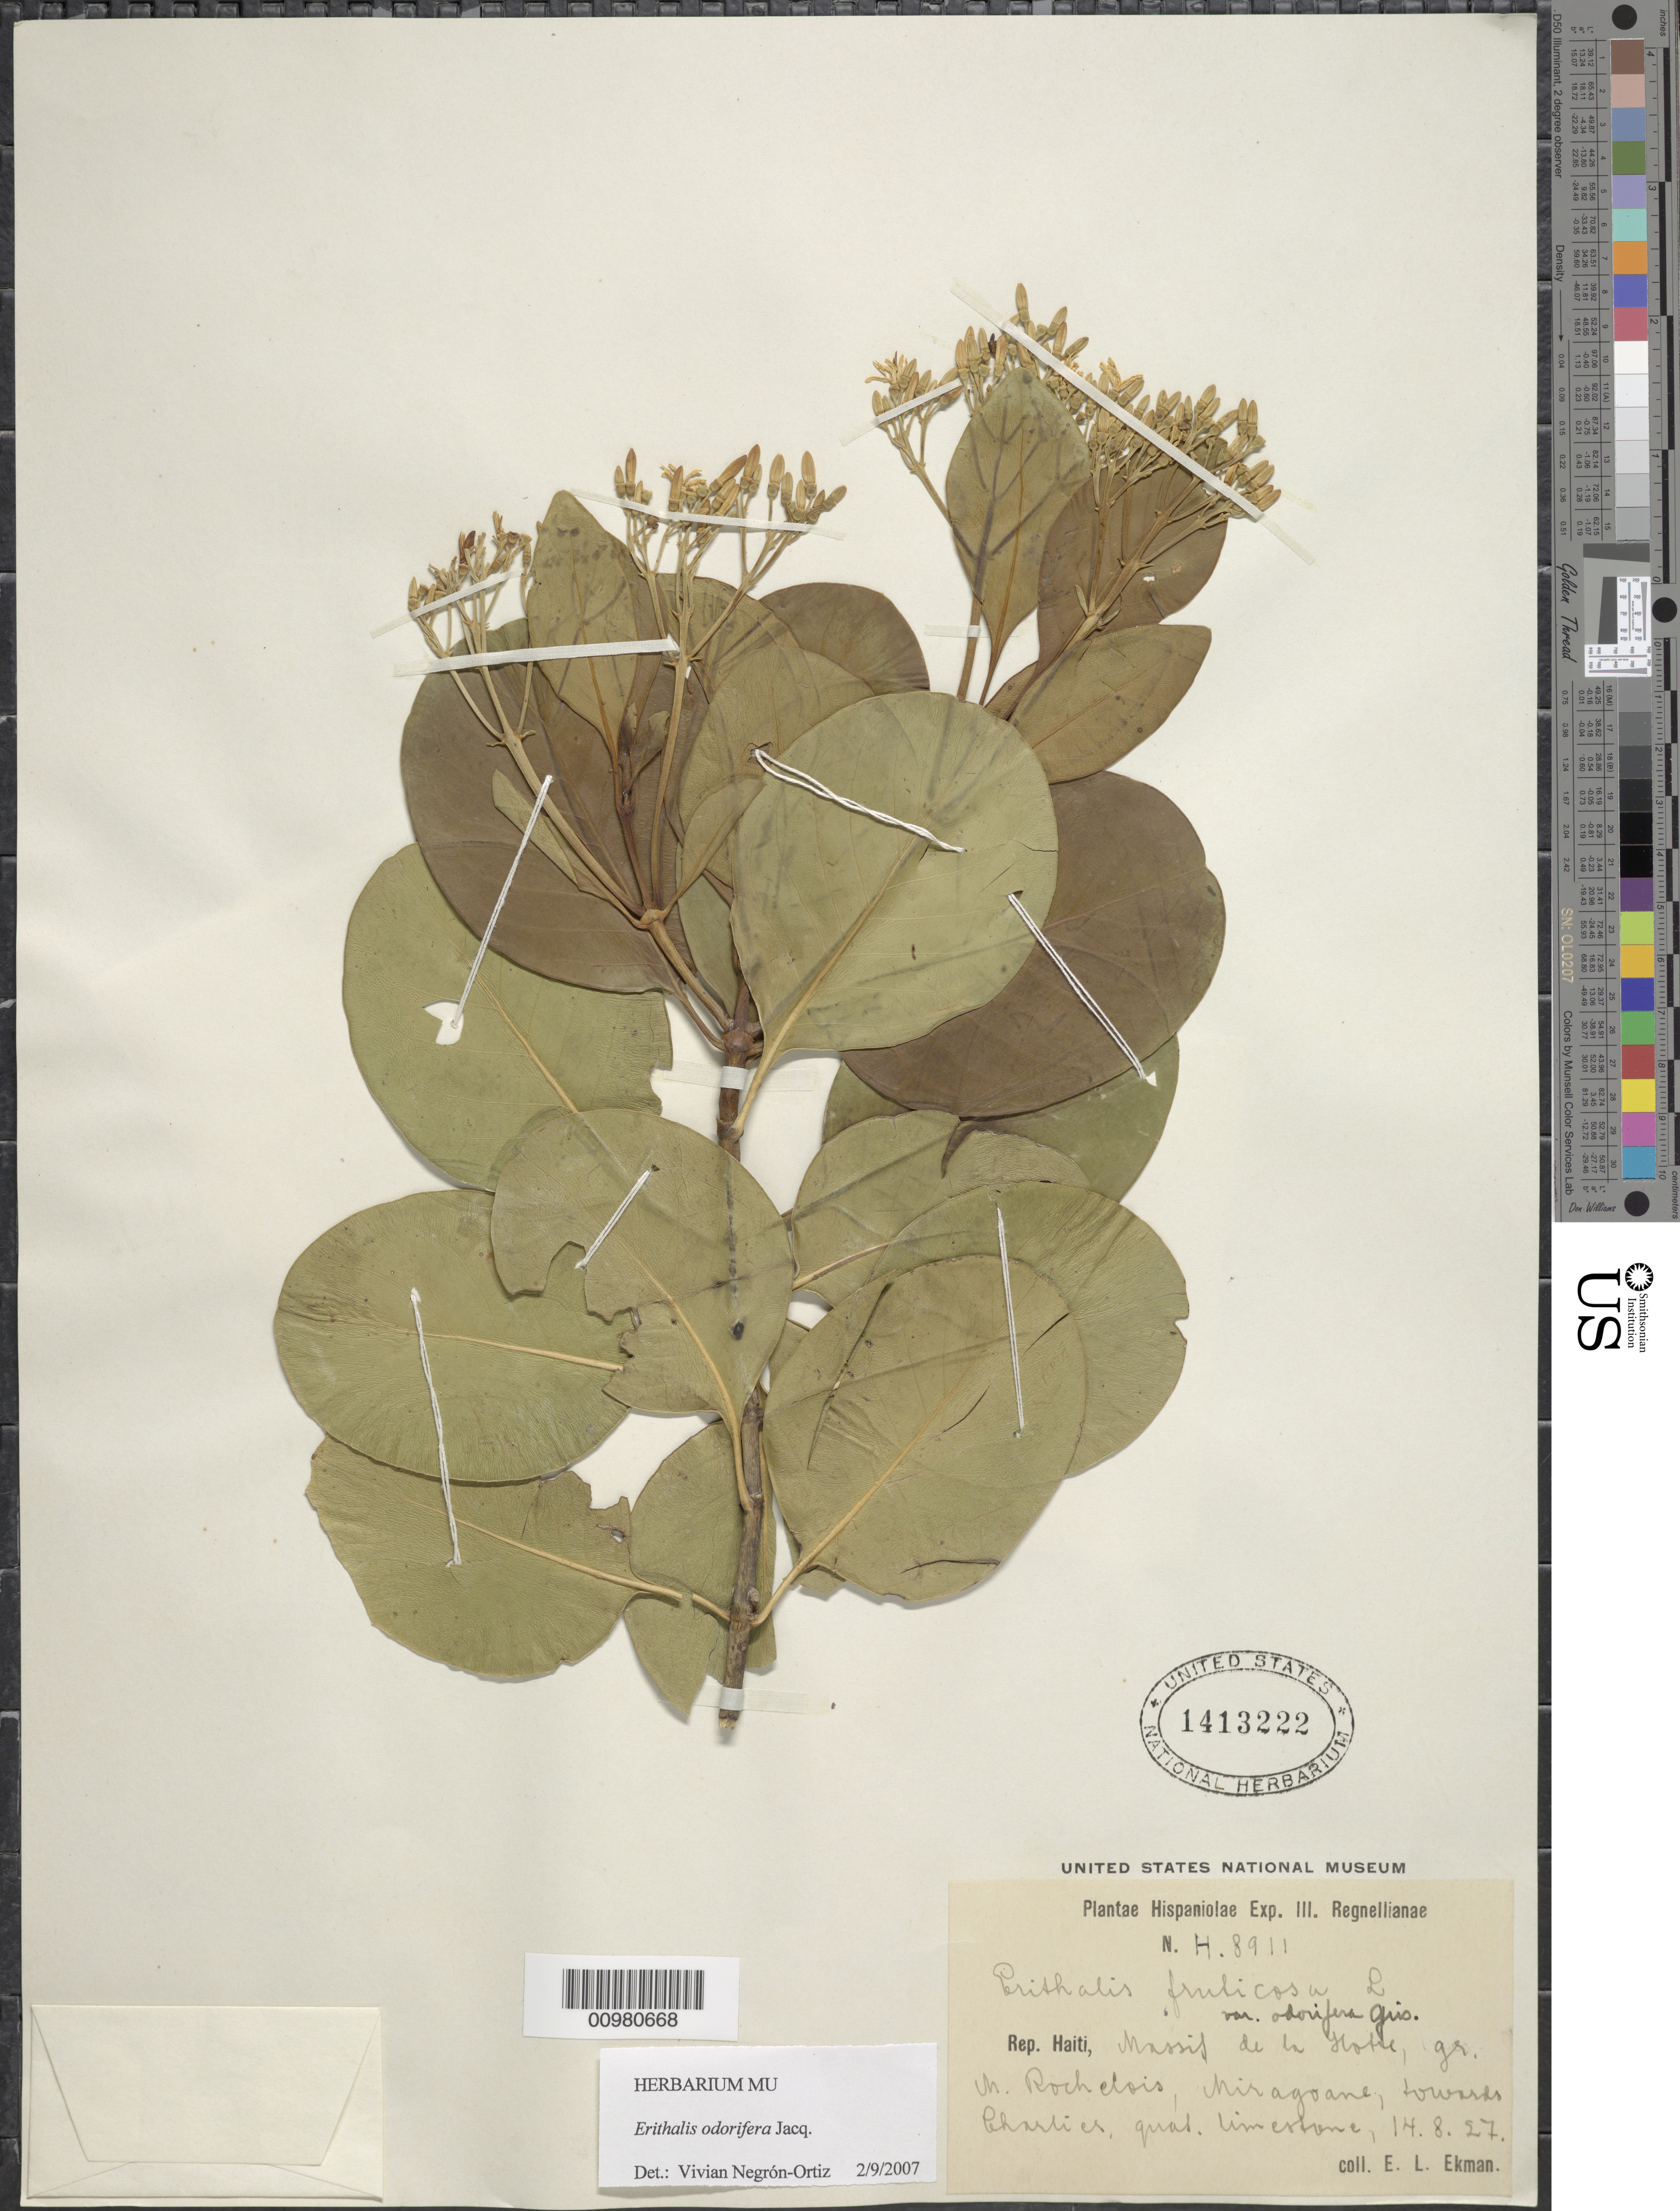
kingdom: Plantae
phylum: Tracheophyta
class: Magnoliopsida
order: Gentianales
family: Rubiaceae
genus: Erithalis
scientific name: Erithalis odorifera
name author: Jacq.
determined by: Negrón-Ortiz, V.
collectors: E. L. Ekman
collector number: H 8911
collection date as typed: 14 Aug 1927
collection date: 1927-08-14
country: Haiti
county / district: Miragoane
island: Hispaniola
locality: Massif de la Hotte, gr. M. Rochelois, towards Chartier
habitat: Quat. Limestone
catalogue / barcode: US 1413222